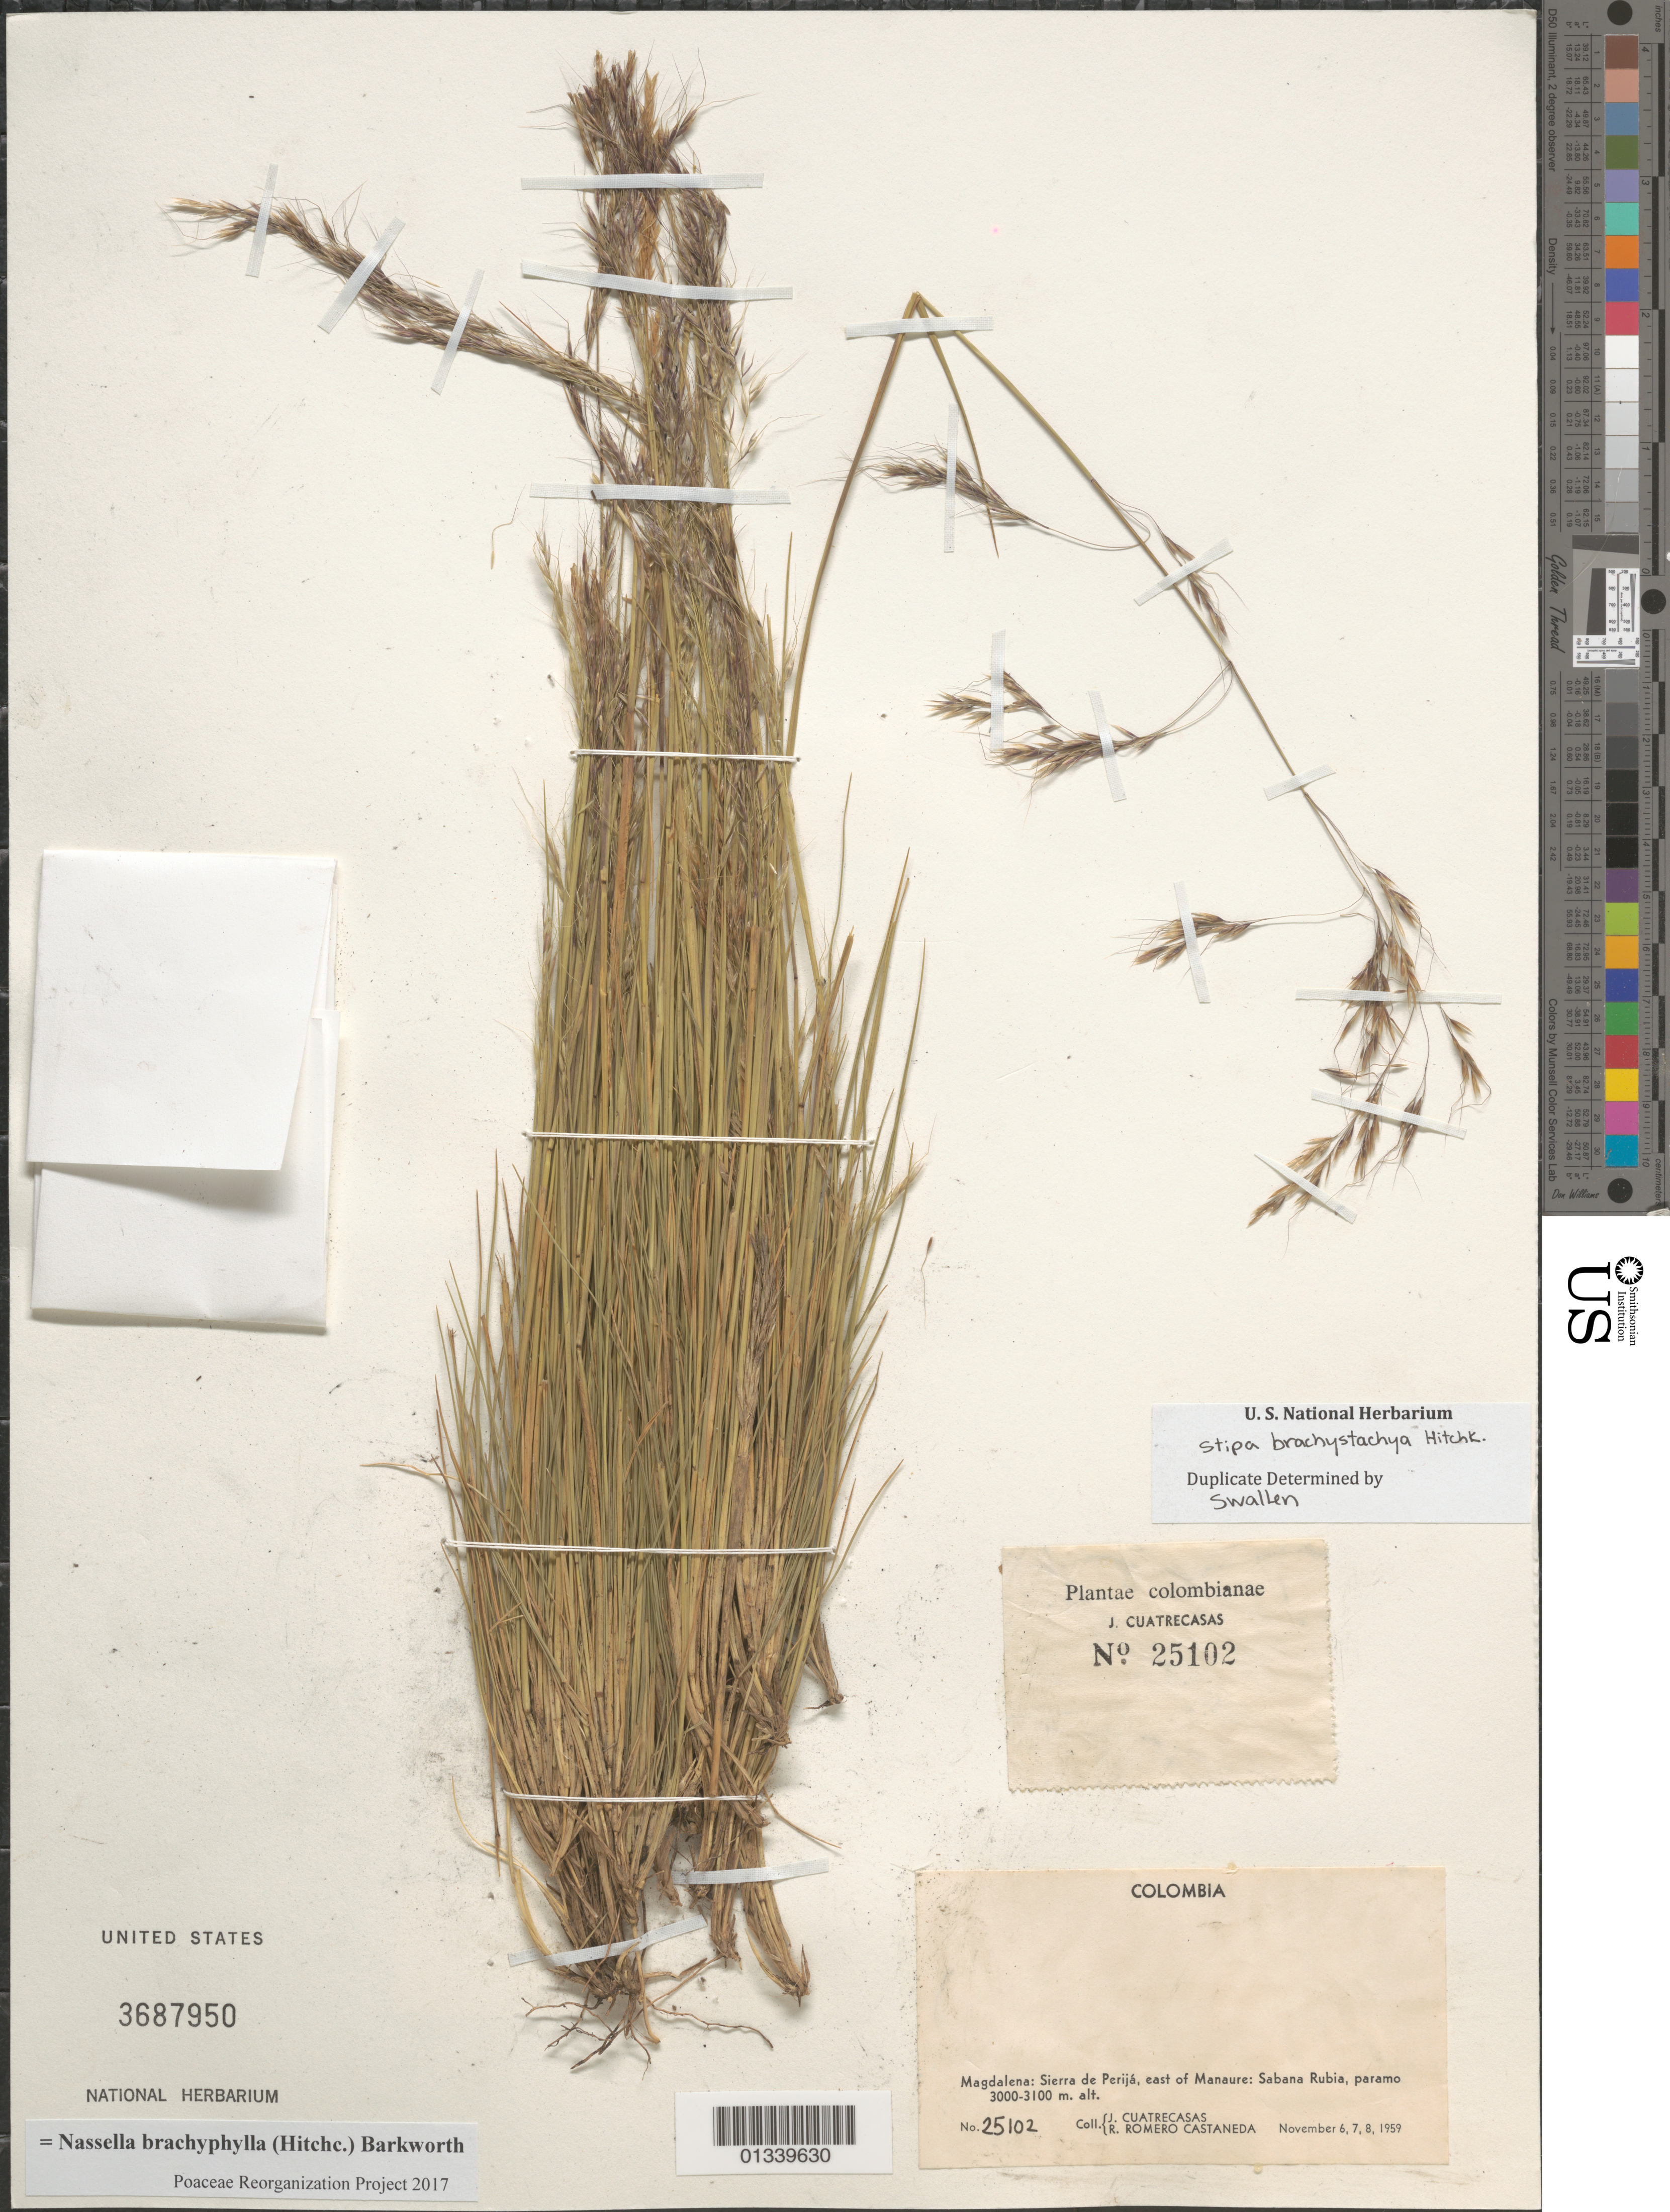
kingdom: Plantae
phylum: Tracheophyta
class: Liliopsida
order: Poales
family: Poaceae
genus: Nassella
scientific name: Nassella brachyphylla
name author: (Hitchc.) Barkworth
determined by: Poaceae Reorganization Project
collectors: J. Cuatrecasas & R. Romero Castañeda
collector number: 25102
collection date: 1959-11-08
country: Colombia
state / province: Magdalena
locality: Sierra de Perija, east of Manaure: Sabana Rubia.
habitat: Paramo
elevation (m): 3000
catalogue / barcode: US 3687950